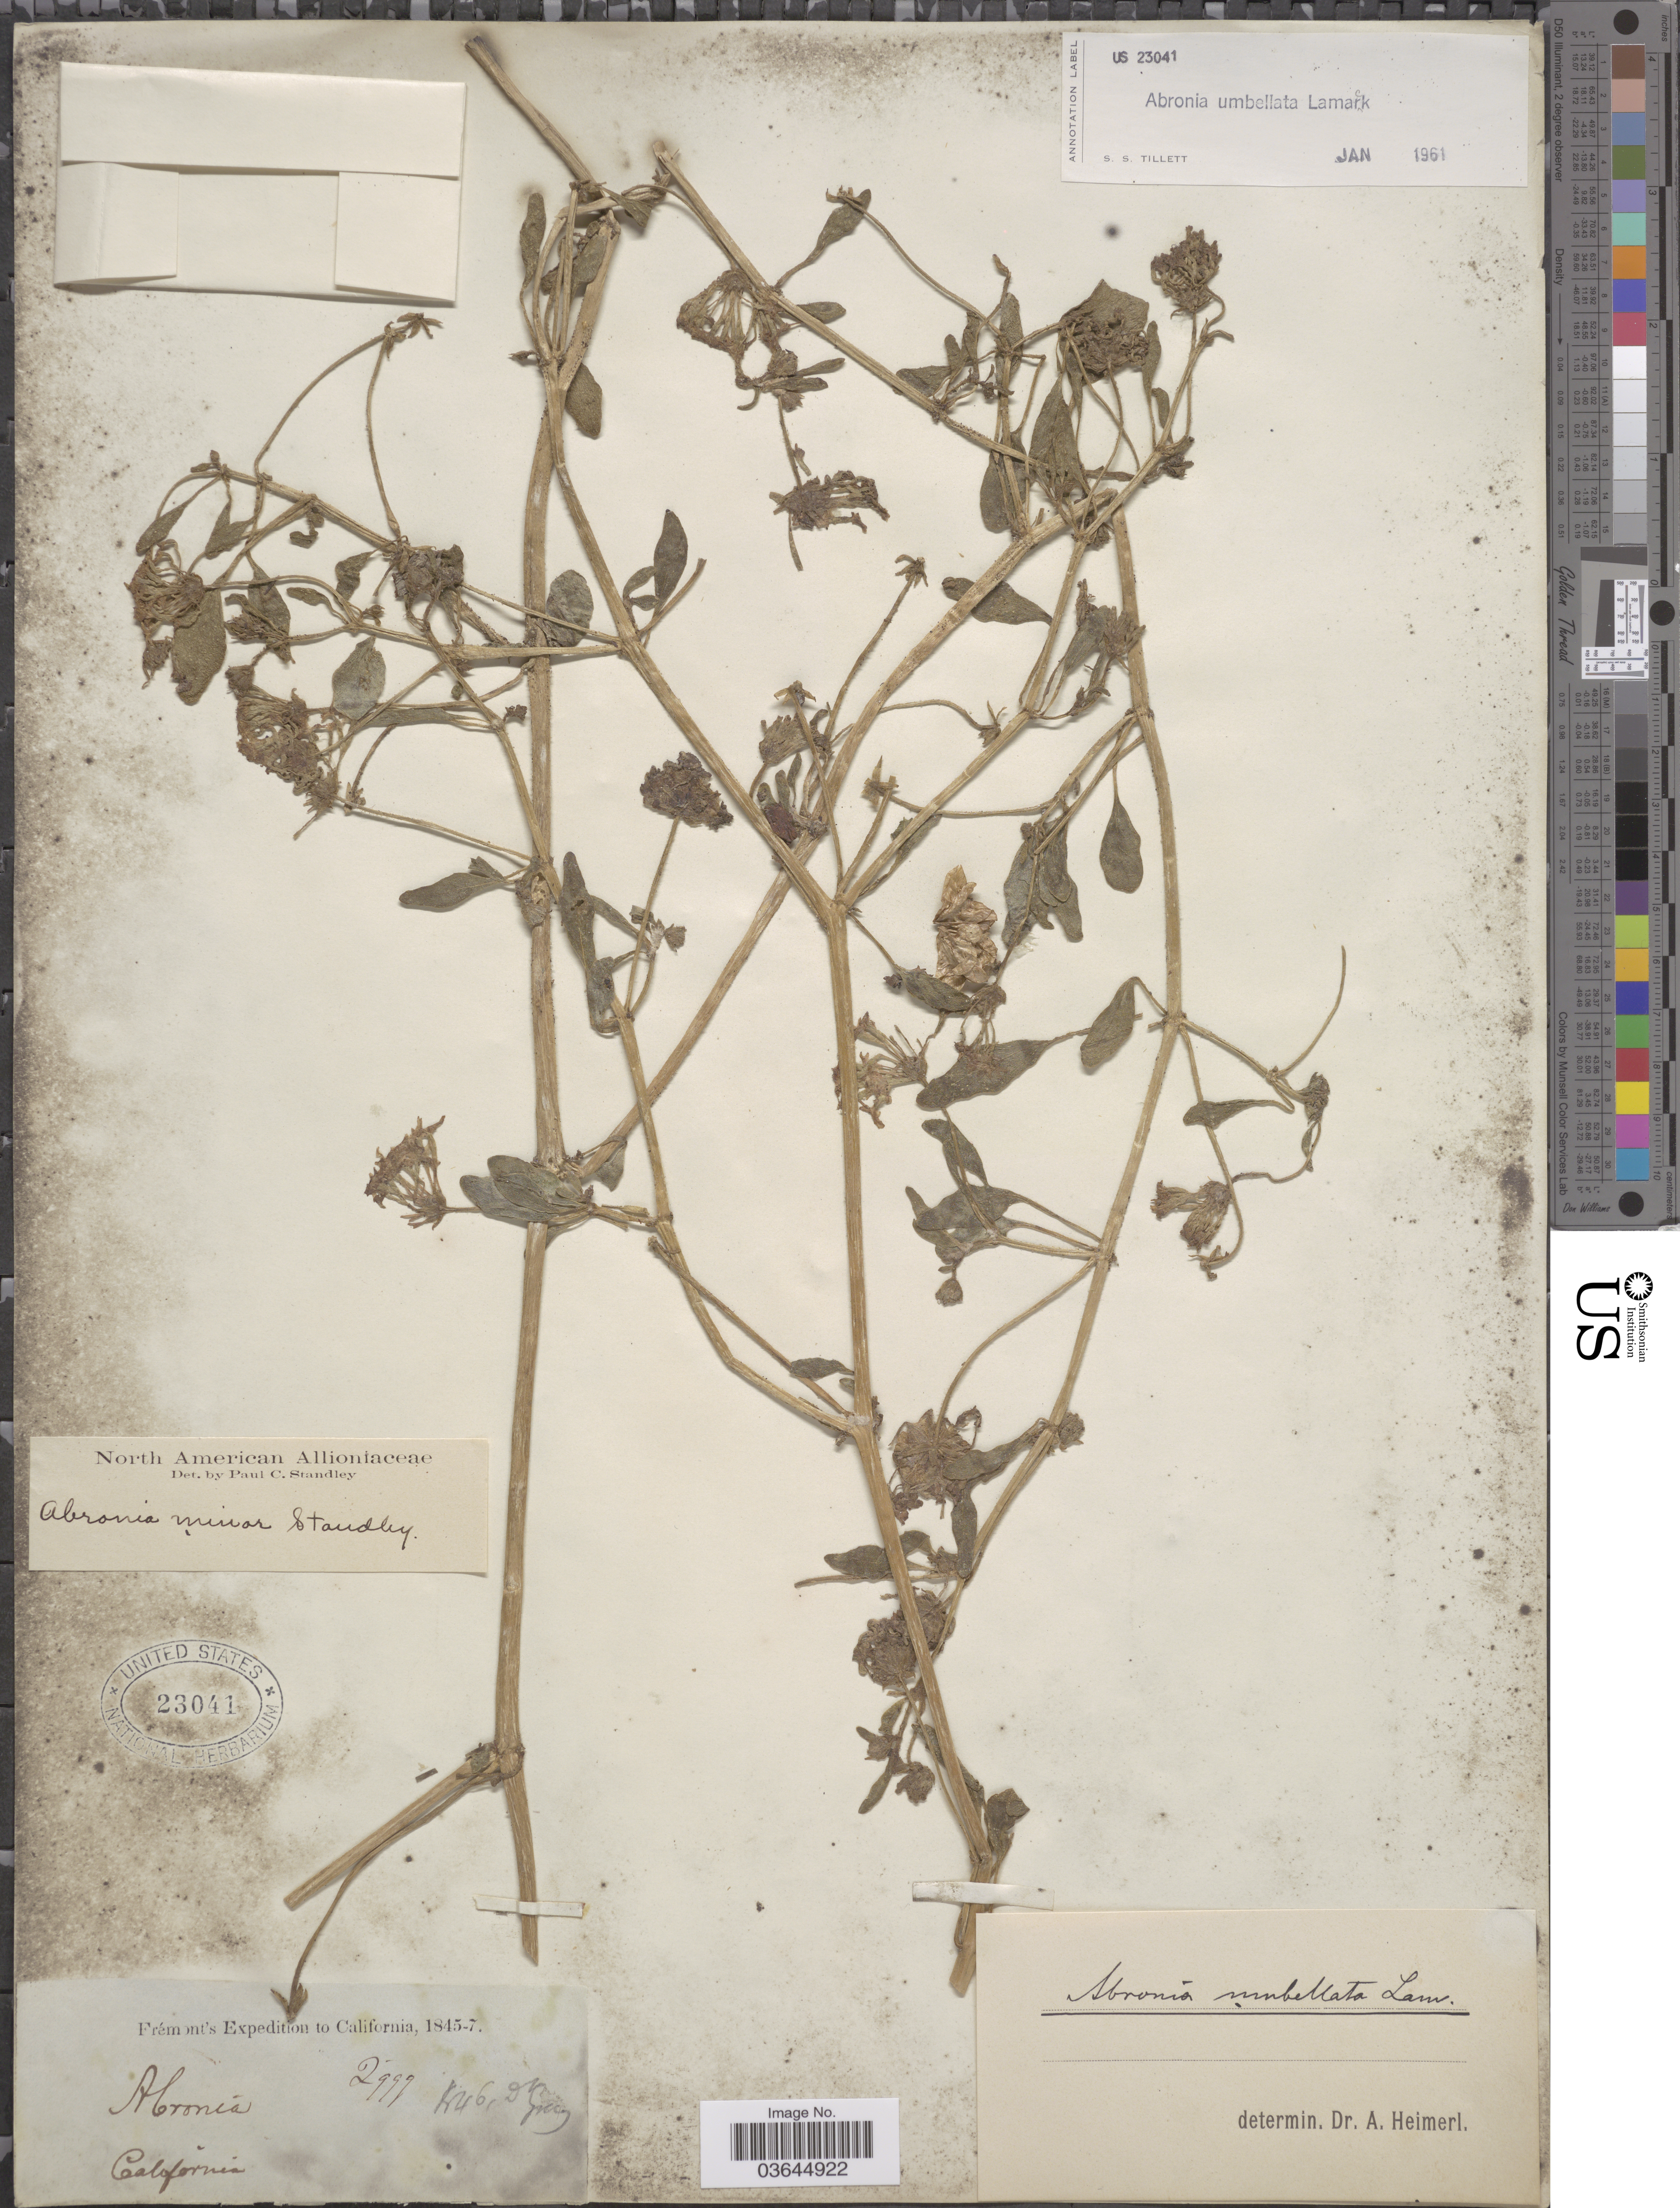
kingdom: Plantae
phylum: Tracheophyta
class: Magnoliopsida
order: Caryophyllales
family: Nyctaginaceae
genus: Abronia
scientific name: Abronia umbellata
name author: Lam.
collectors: -- Gray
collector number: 2999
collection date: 1846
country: United States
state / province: California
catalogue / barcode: US 23041